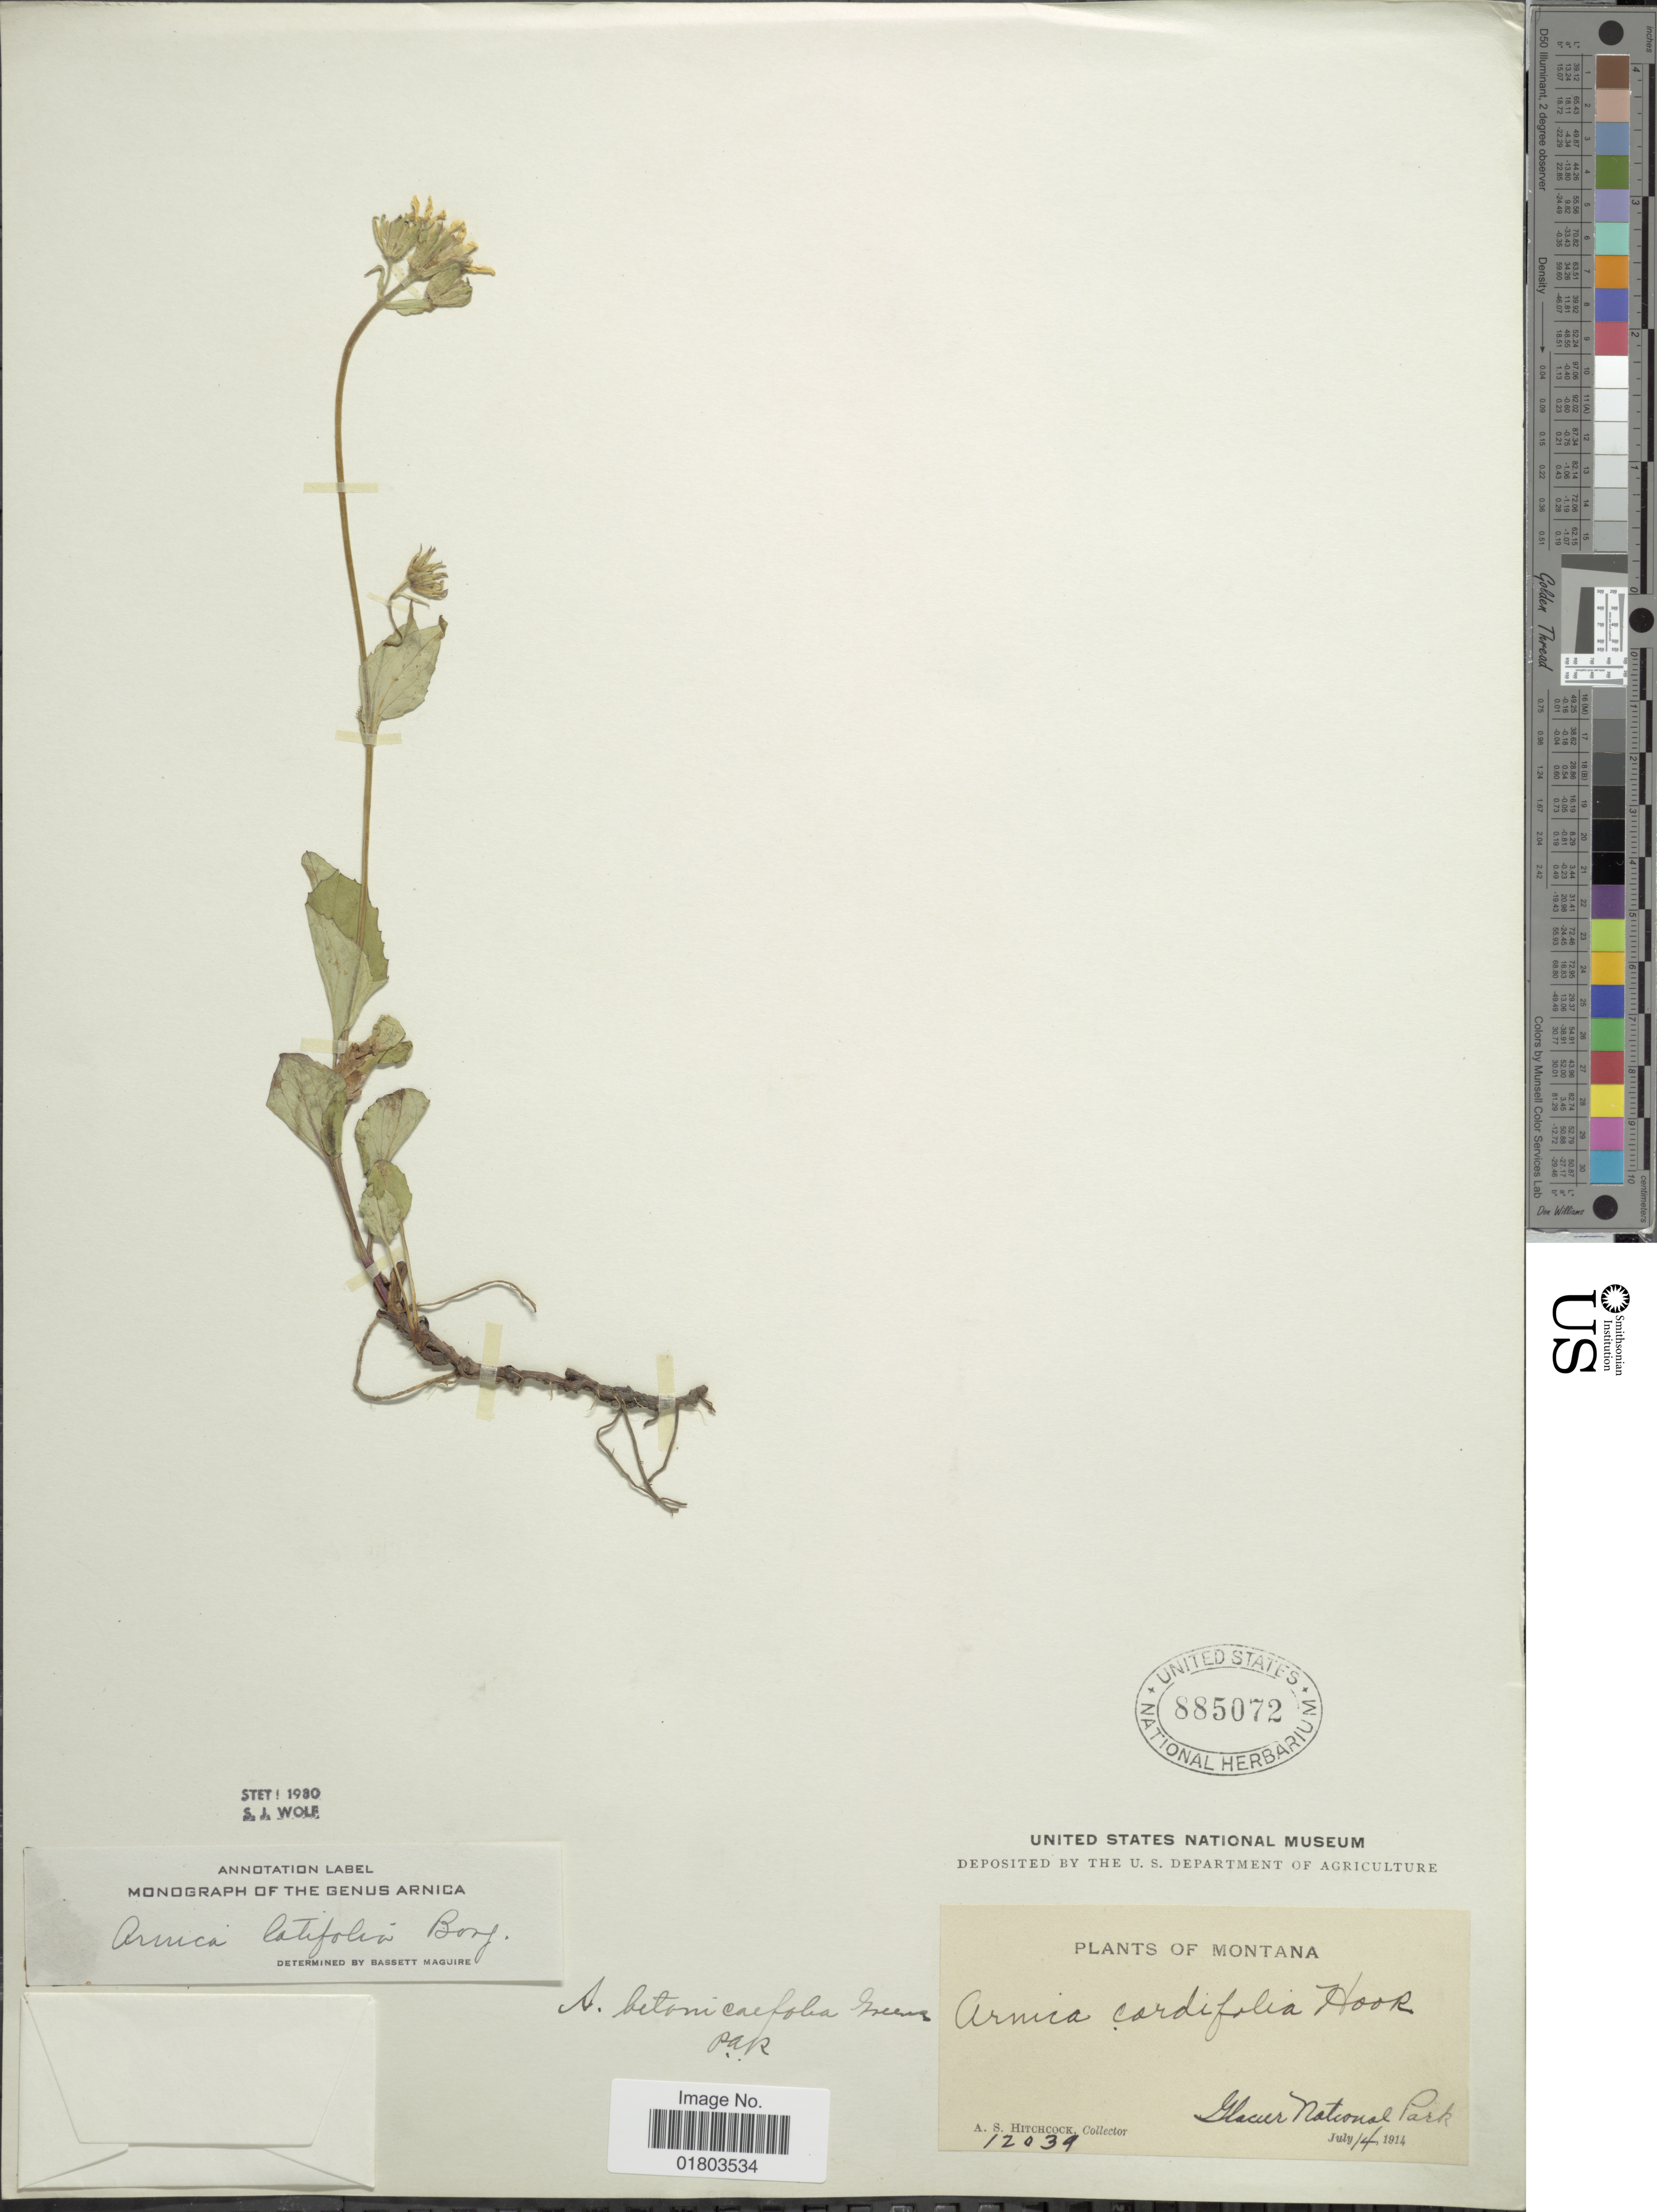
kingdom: Plantae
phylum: Tracheophyta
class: Magnoliopsida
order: Asterales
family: Asteraceae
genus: Arnica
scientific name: Arnica latifolia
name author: Bong.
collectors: A. S. Hitchcock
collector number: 12039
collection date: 1914-07-14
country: United States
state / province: Montana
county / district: Flathead / Glacier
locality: Glacier National Park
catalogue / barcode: US 885072